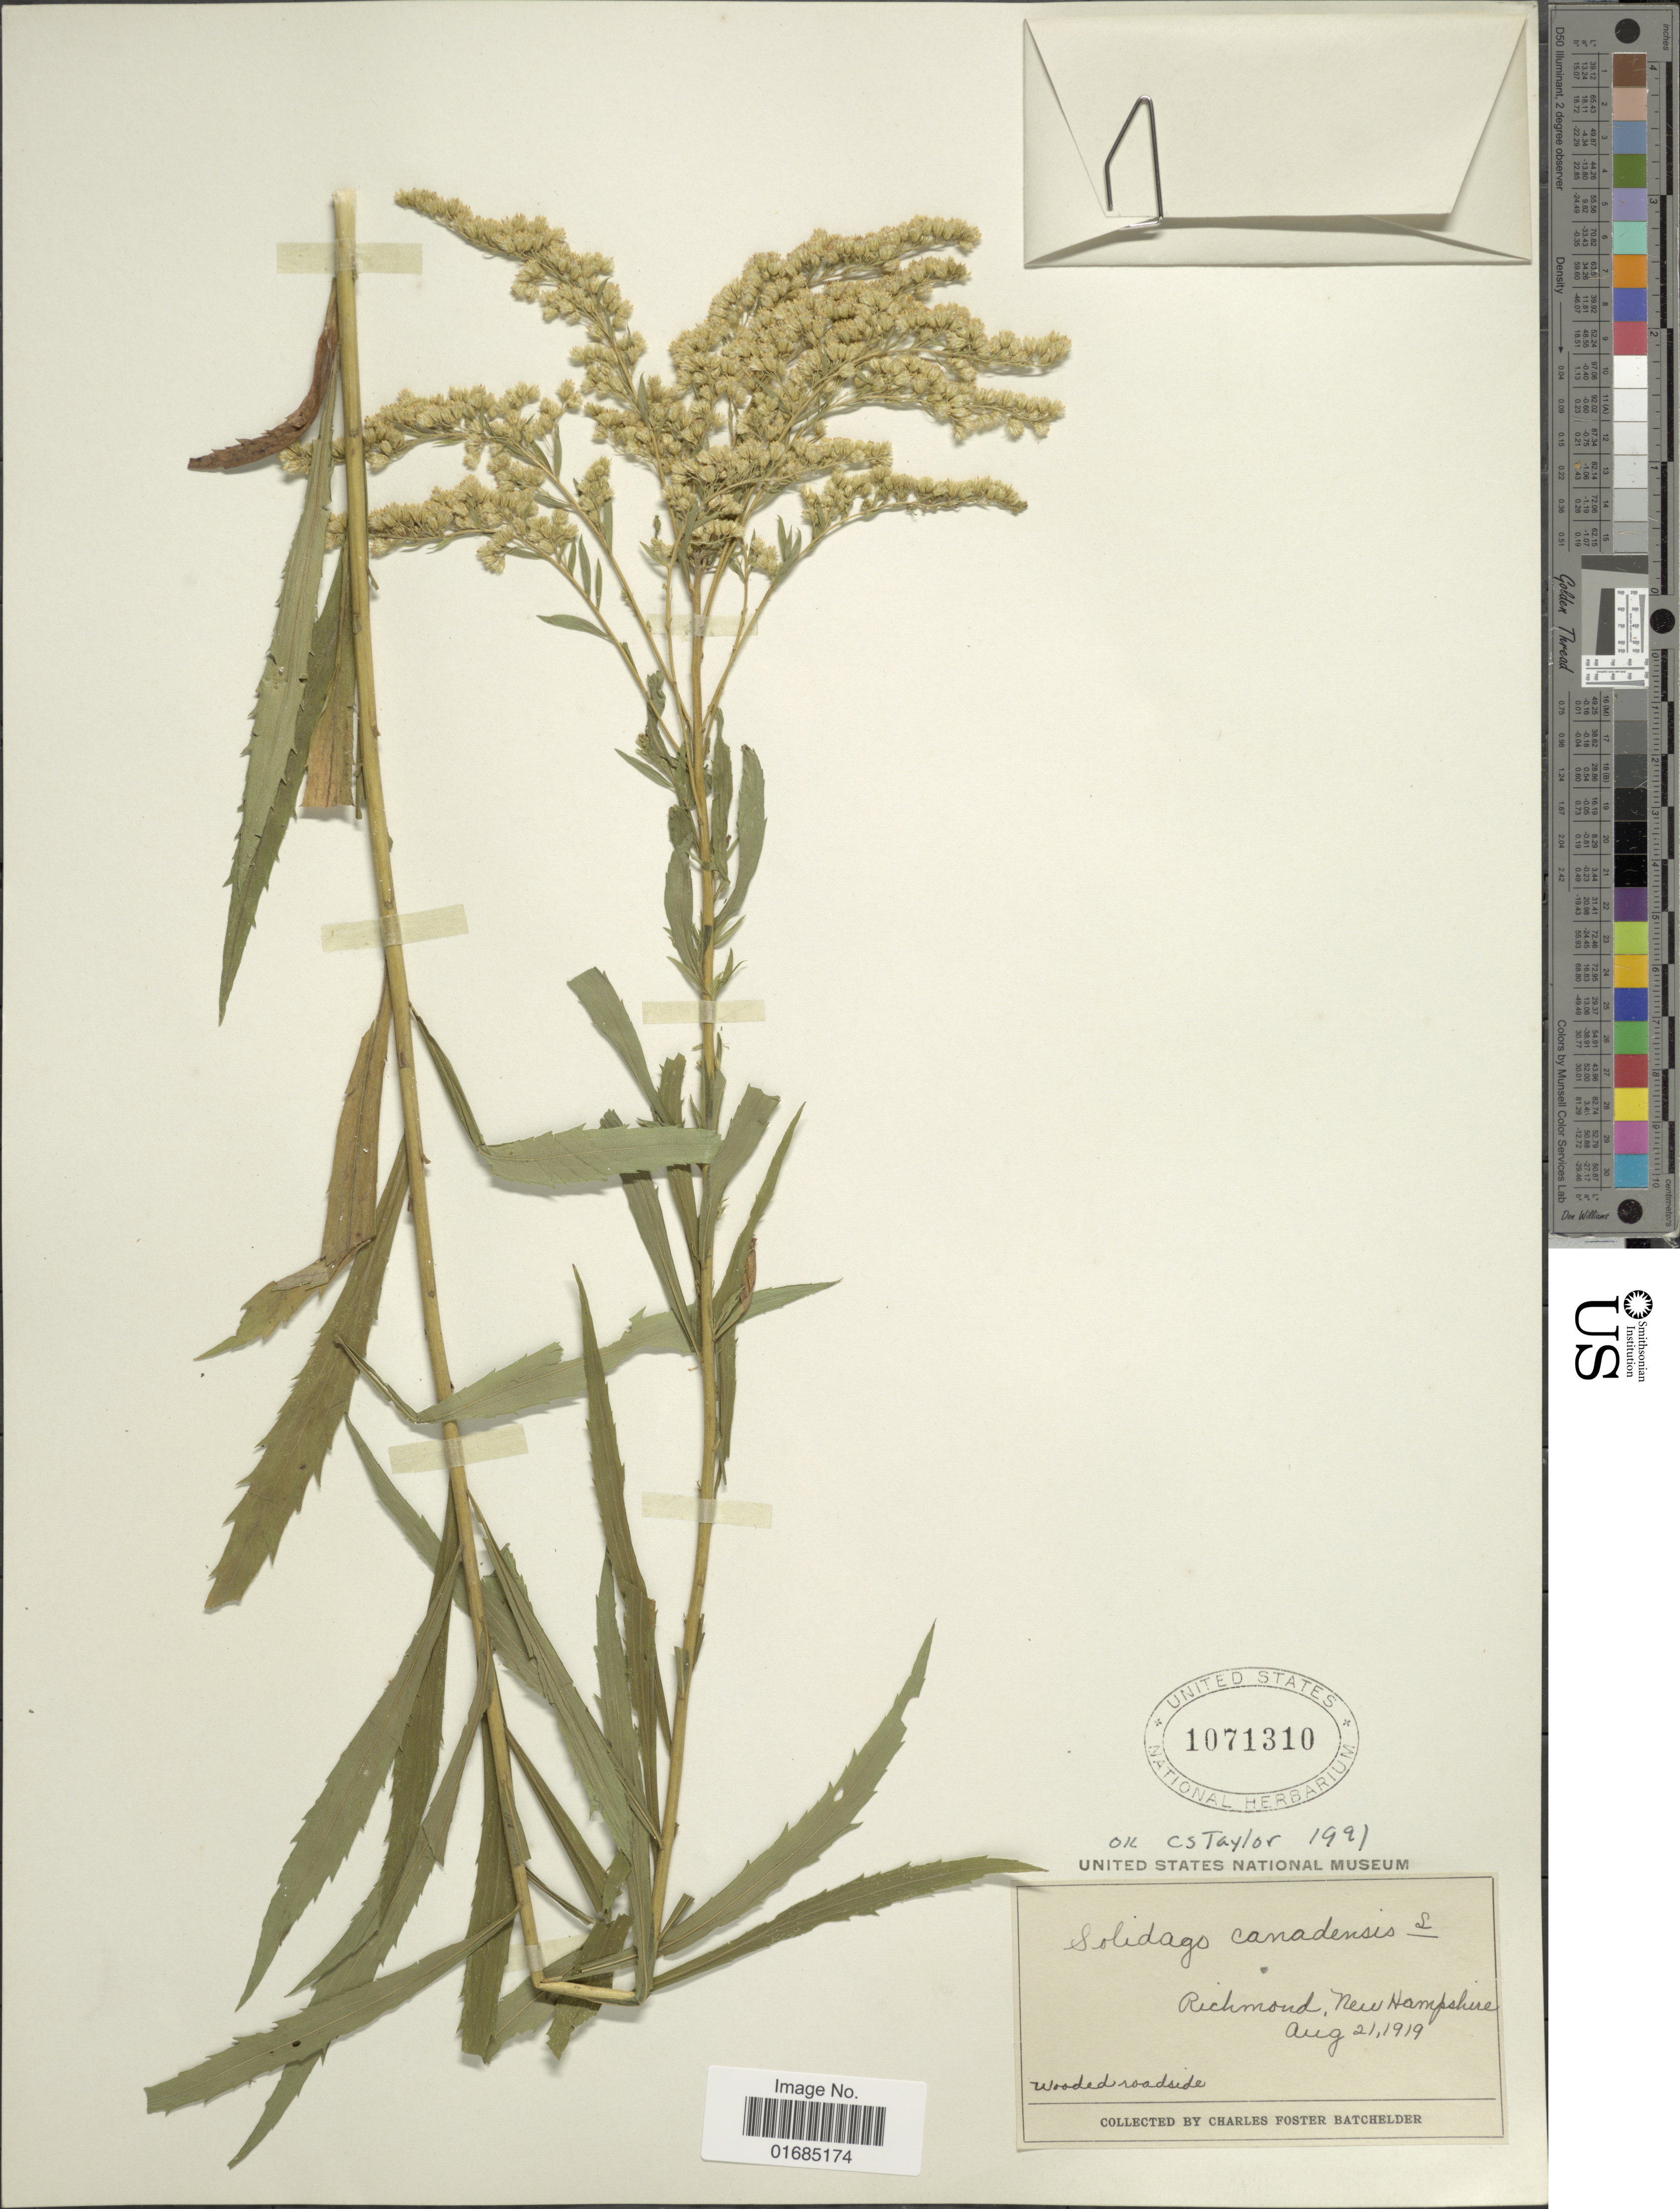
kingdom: Plantae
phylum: Tracheophyta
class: Magnoliopsida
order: Asterales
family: Asteraceae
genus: Solidago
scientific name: Solidago canadensis var. canadensis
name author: L.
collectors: C. Batchelder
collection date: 1919-08-21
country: United States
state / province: New Hampshire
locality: Richmond, New Hampshire.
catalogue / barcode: US 1071310